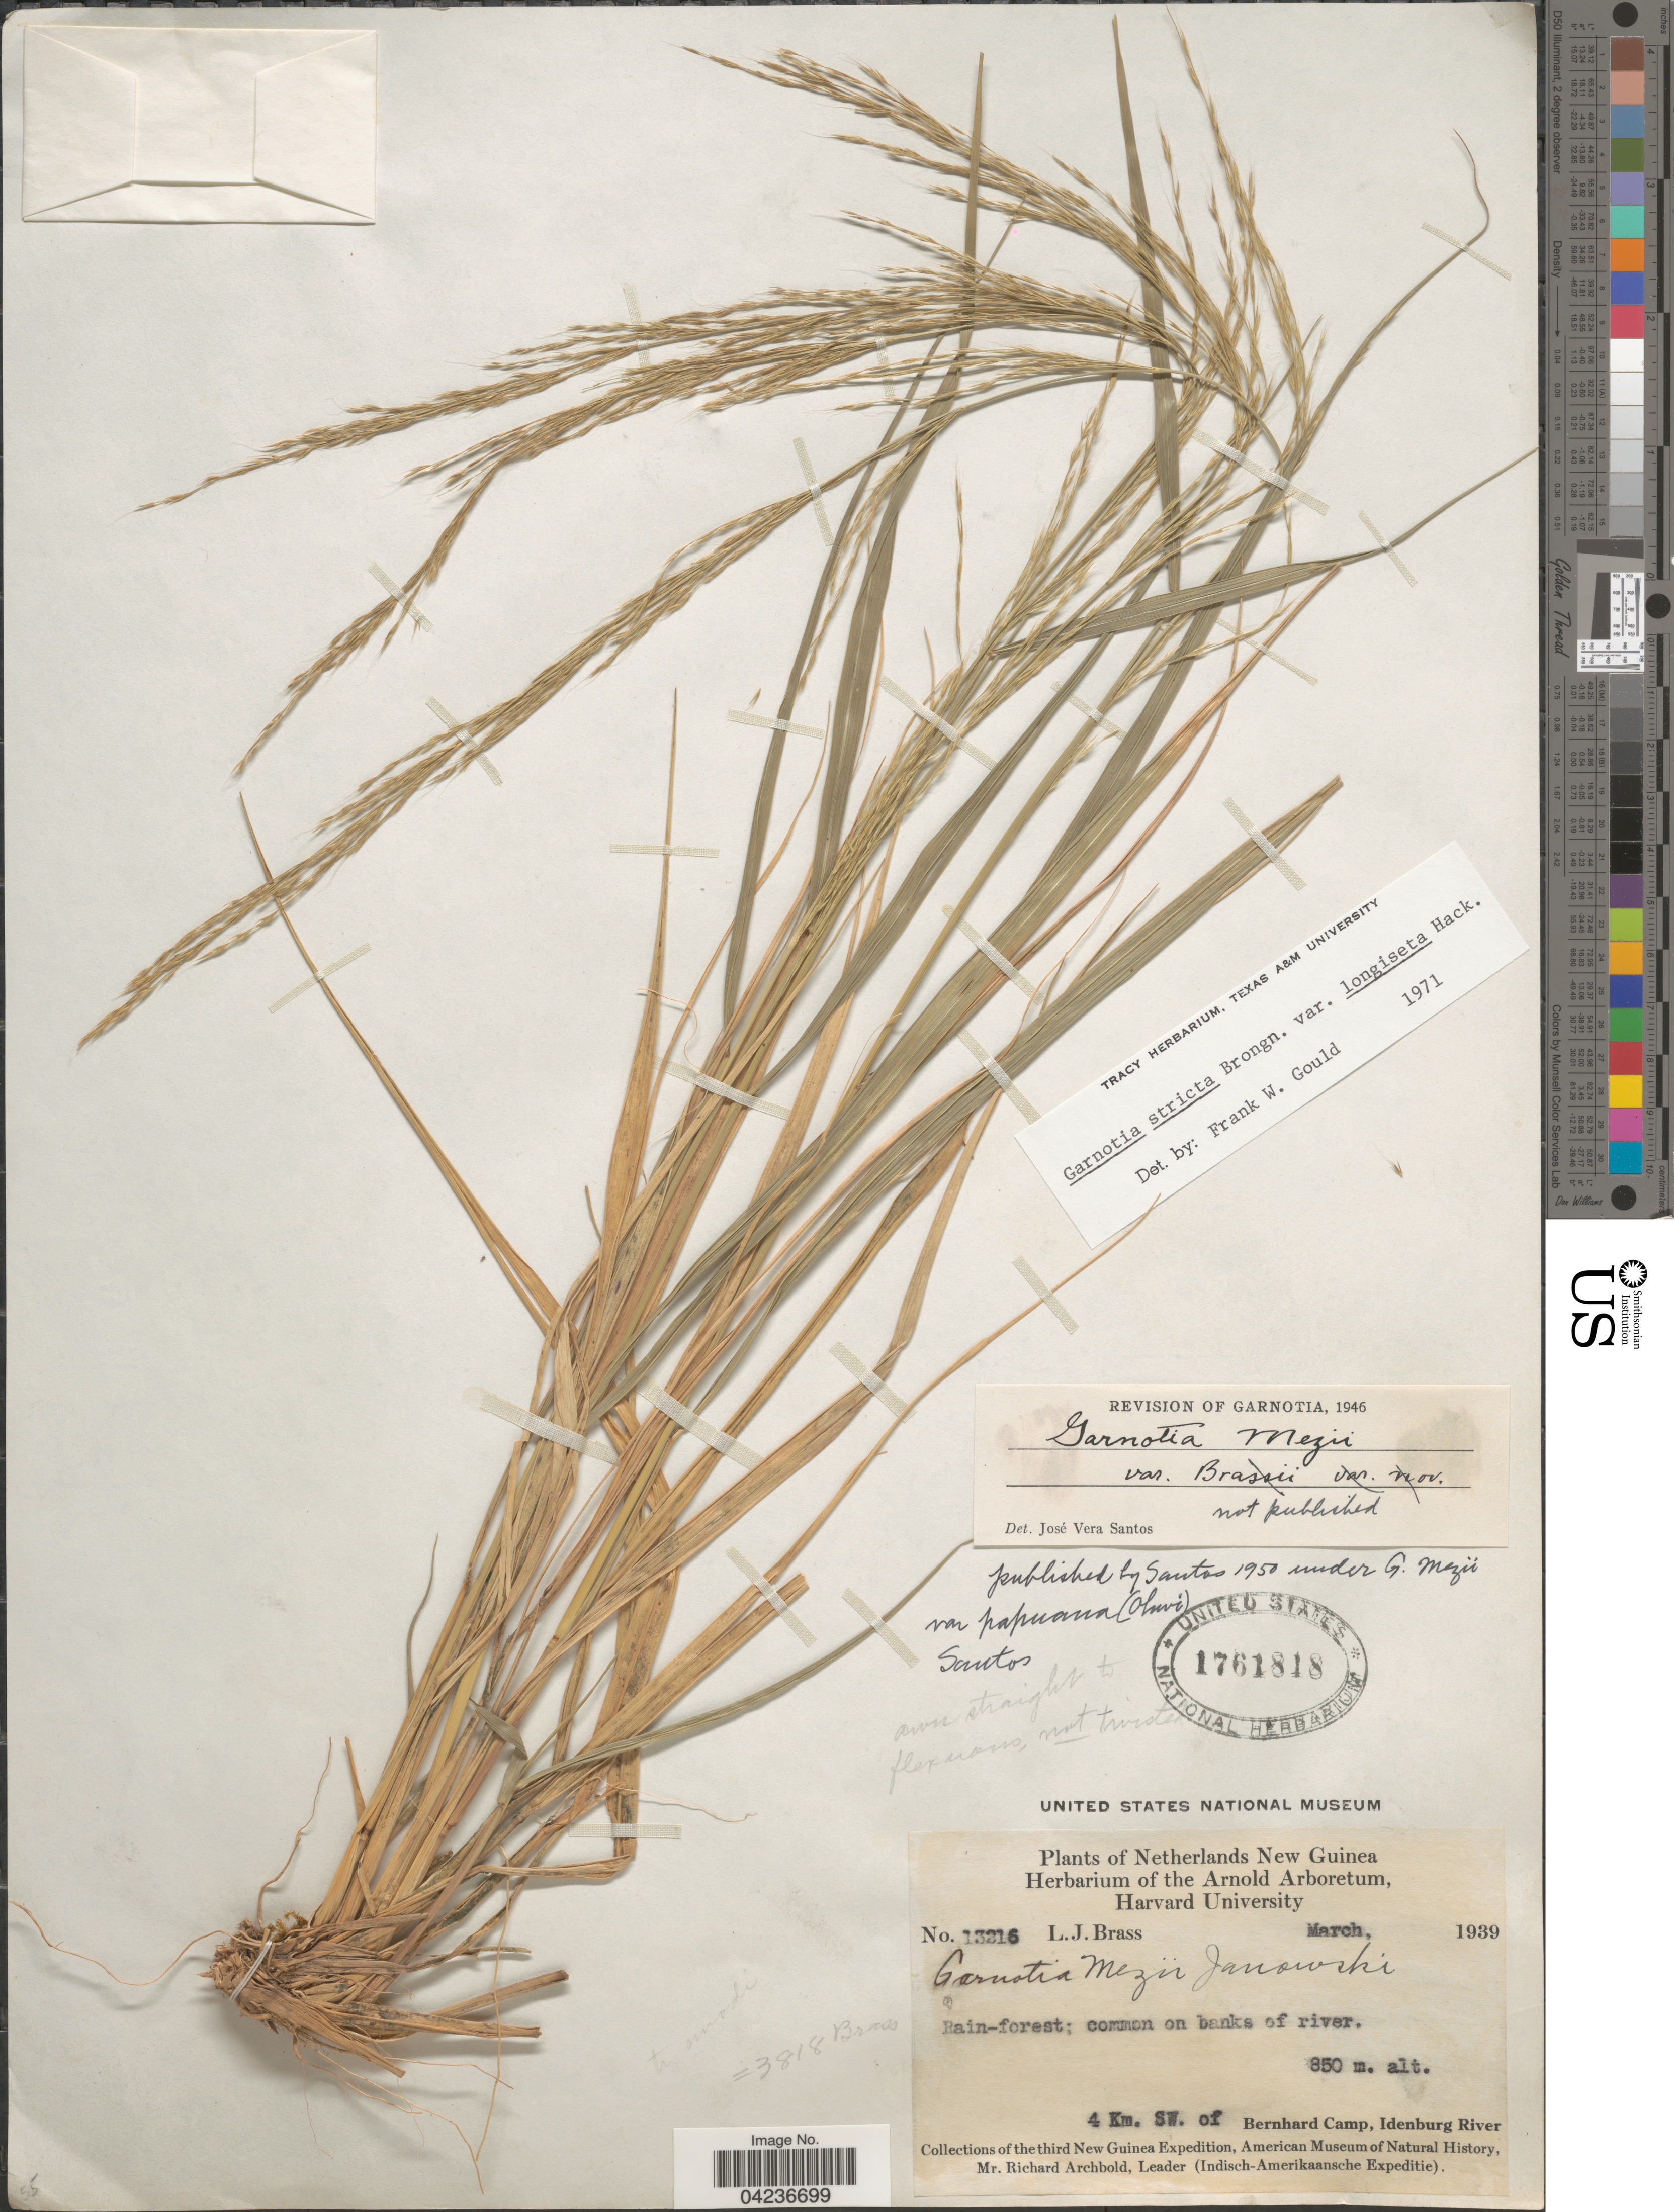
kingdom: Plantae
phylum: Tracheophyta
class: Liliopsida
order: Poales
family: Poaceae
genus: Garnotia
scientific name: Garnotia stricta var. longiseta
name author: Hack. in Kneuck.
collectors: L. J. Brass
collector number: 13216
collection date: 1939-03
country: Indonesia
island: New Guinea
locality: Netherlands New Guinea. 4 Km. SW. of Bernhard Camp, Idenburg River. The third New Guinea Expedition. (Indisch-Amerikaansche Expeditie).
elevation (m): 850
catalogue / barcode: US 1761818